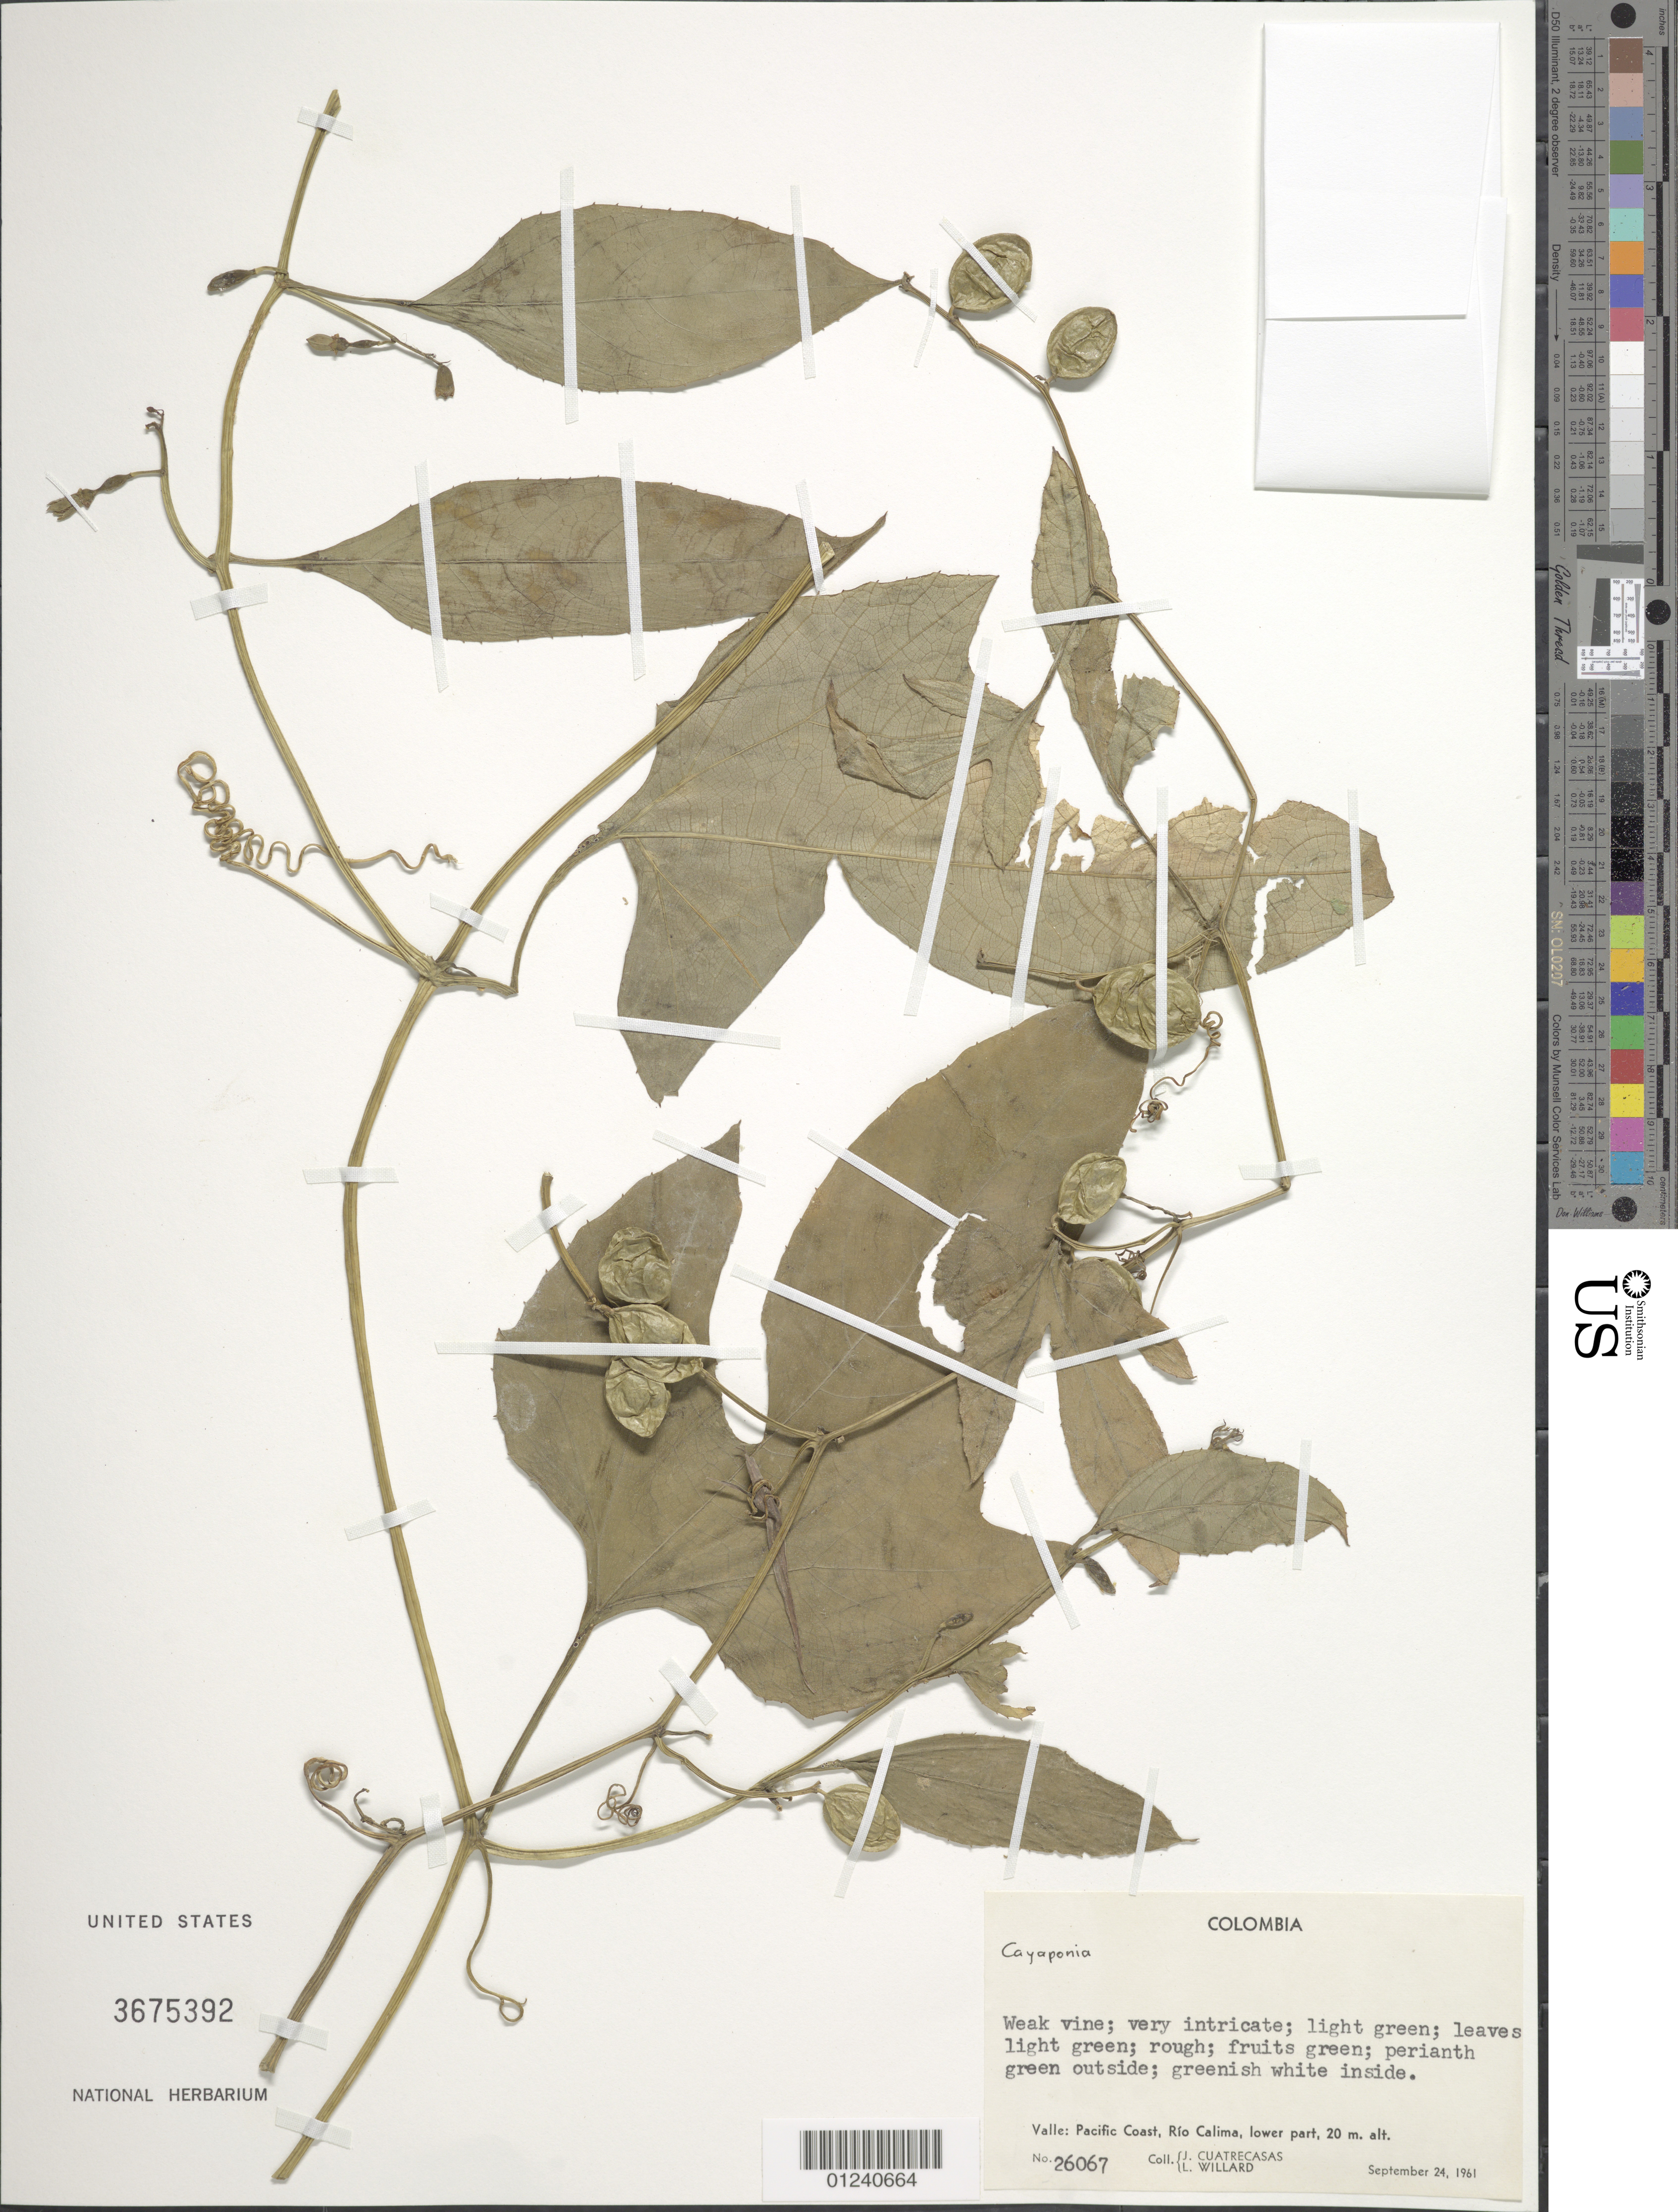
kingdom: Plantae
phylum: Tracheophyta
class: Magnoliopsida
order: Cucurbitales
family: Cucurbitaceae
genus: Cayaponia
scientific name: Cayaponia cruegeri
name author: (Naudin) Cogn.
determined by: Nee, Michael H.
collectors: J. Cuatrecasas & L. Willard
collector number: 26067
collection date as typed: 24 Sep 1961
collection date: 1961-09-24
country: Colombia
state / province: Valle del Cauca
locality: Rio Calima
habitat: Pacific Coast, lower part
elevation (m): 20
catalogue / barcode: US 3675392